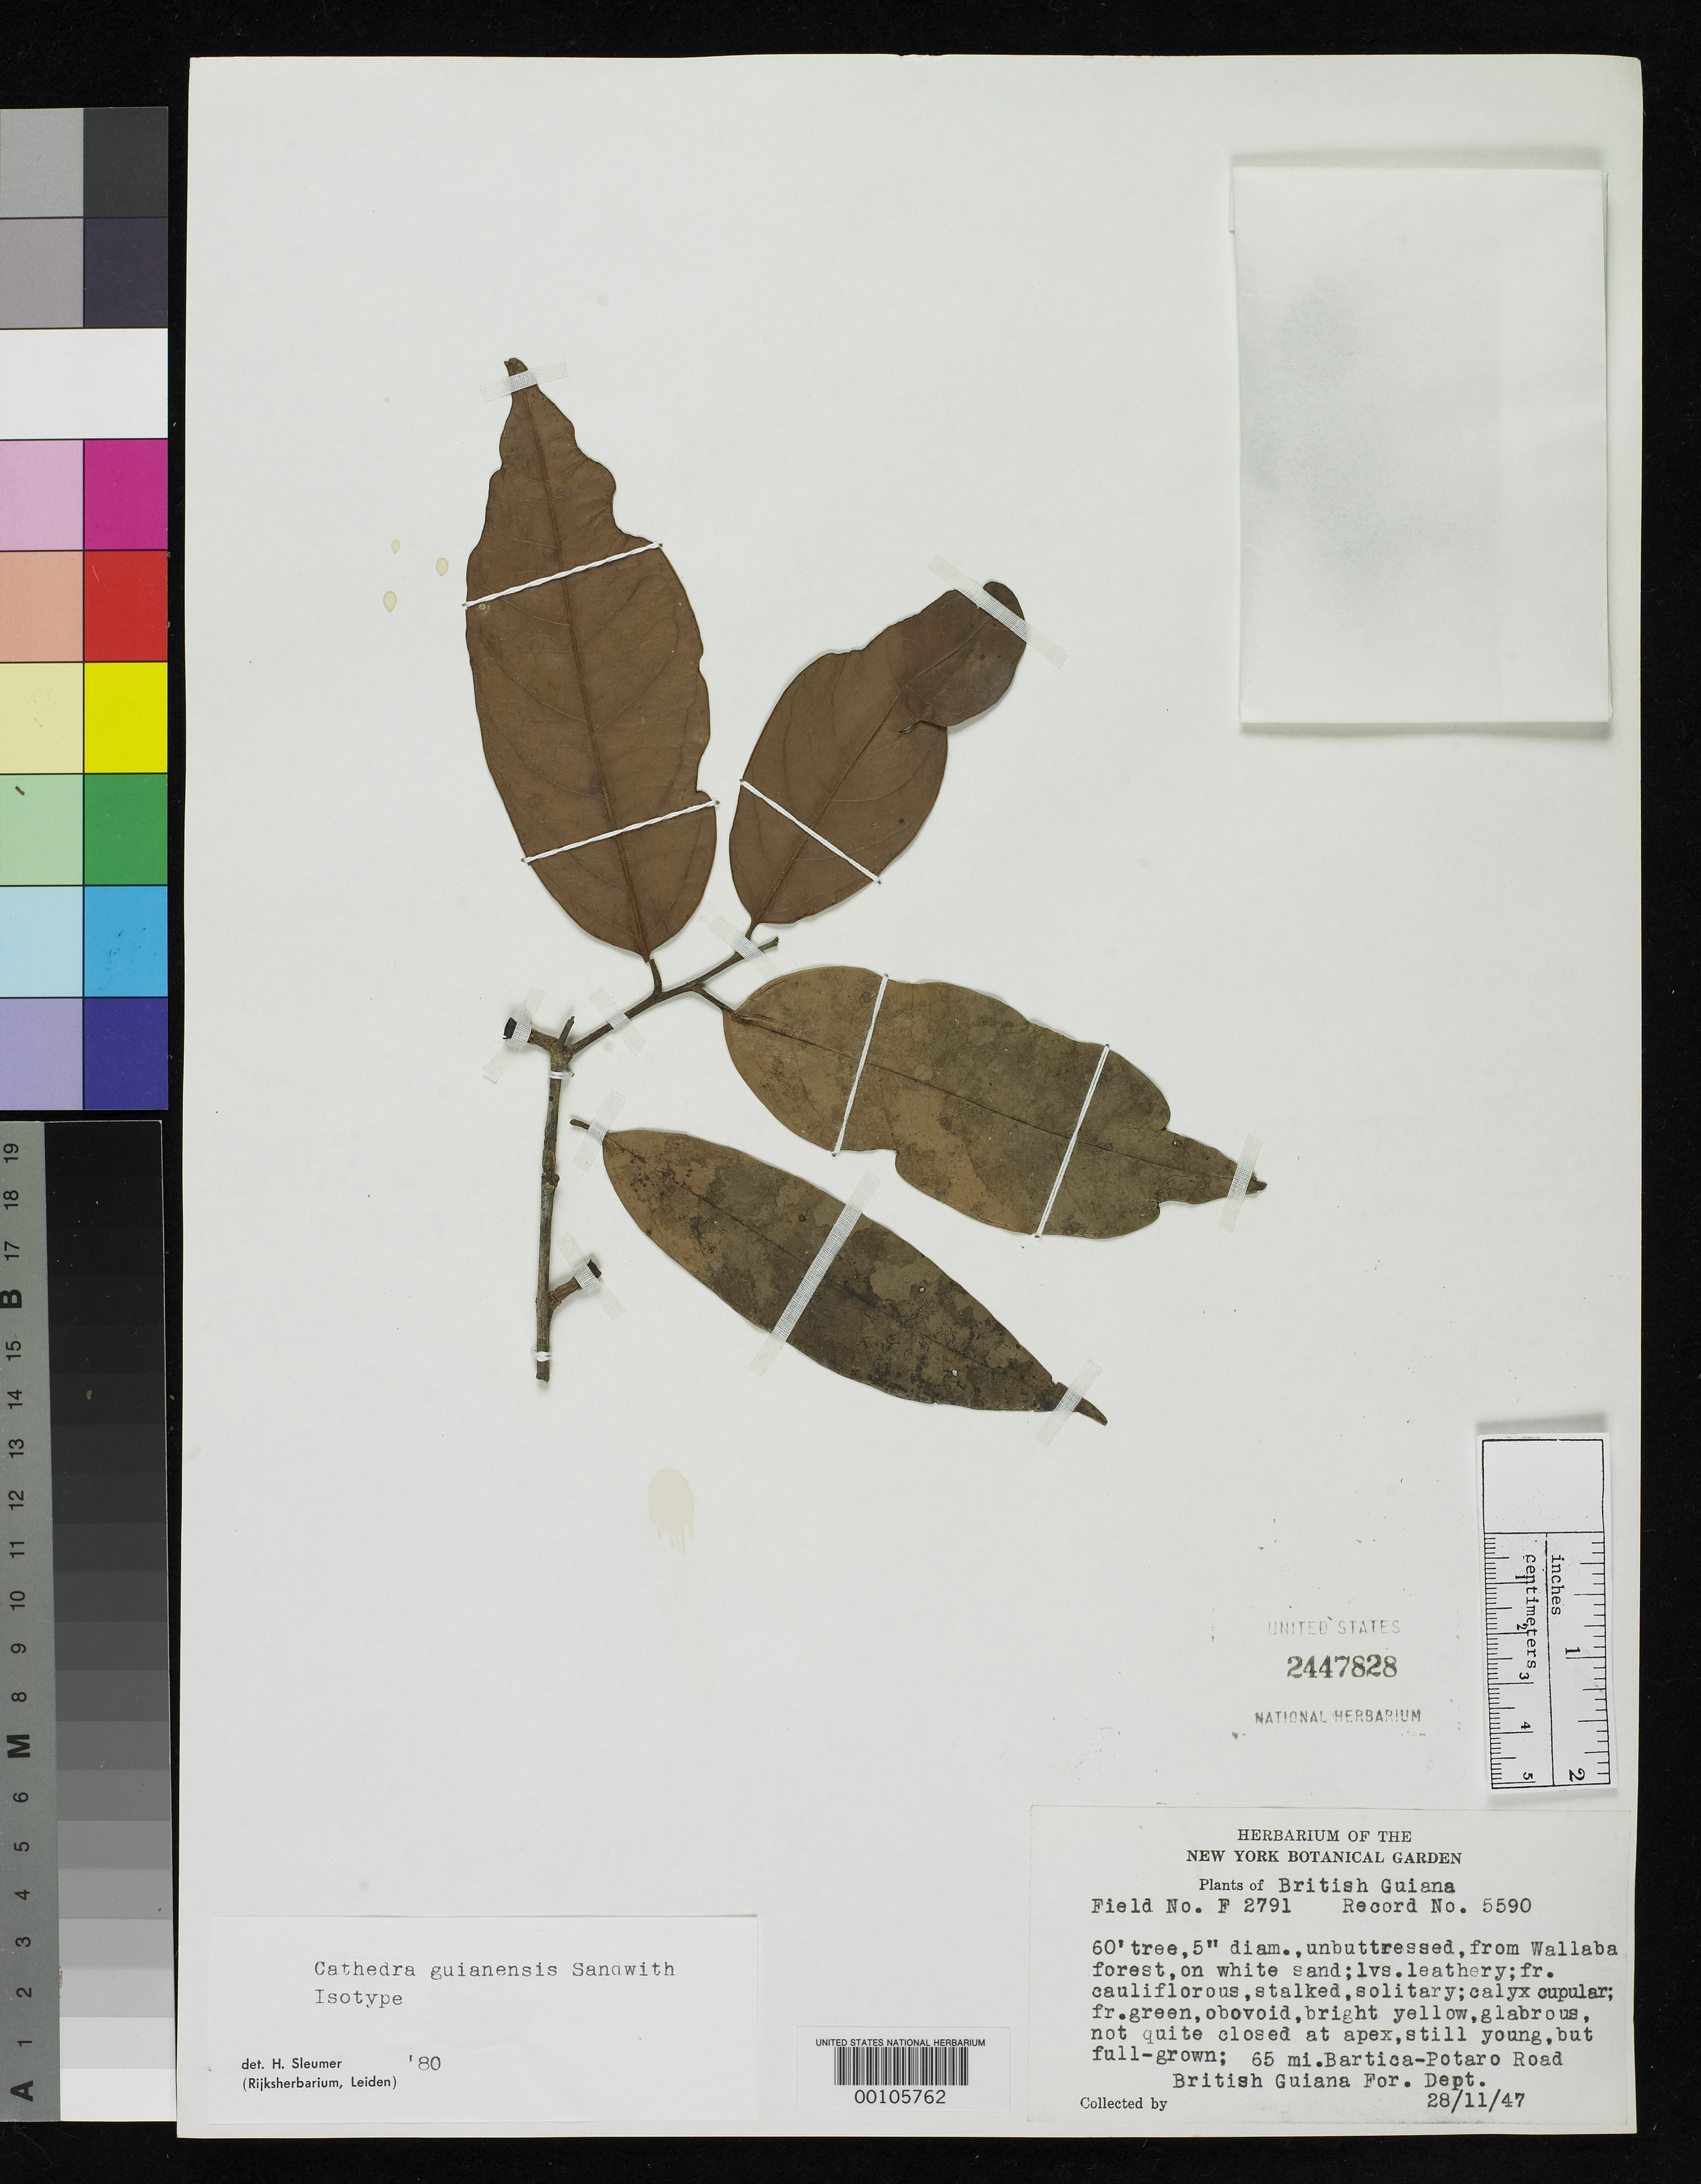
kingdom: Plantae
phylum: Tracheophyta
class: Magnoliopsida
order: Santalales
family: Aptandraceae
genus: Cathedra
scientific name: Cathedra guianensis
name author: Sandwith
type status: Isotype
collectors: D. B. Fanshawe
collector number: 5590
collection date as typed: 28 Nov 1947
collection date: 1947-11-28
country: Guyana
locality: Bartica-Potaro Road.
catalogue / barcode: US 2447828